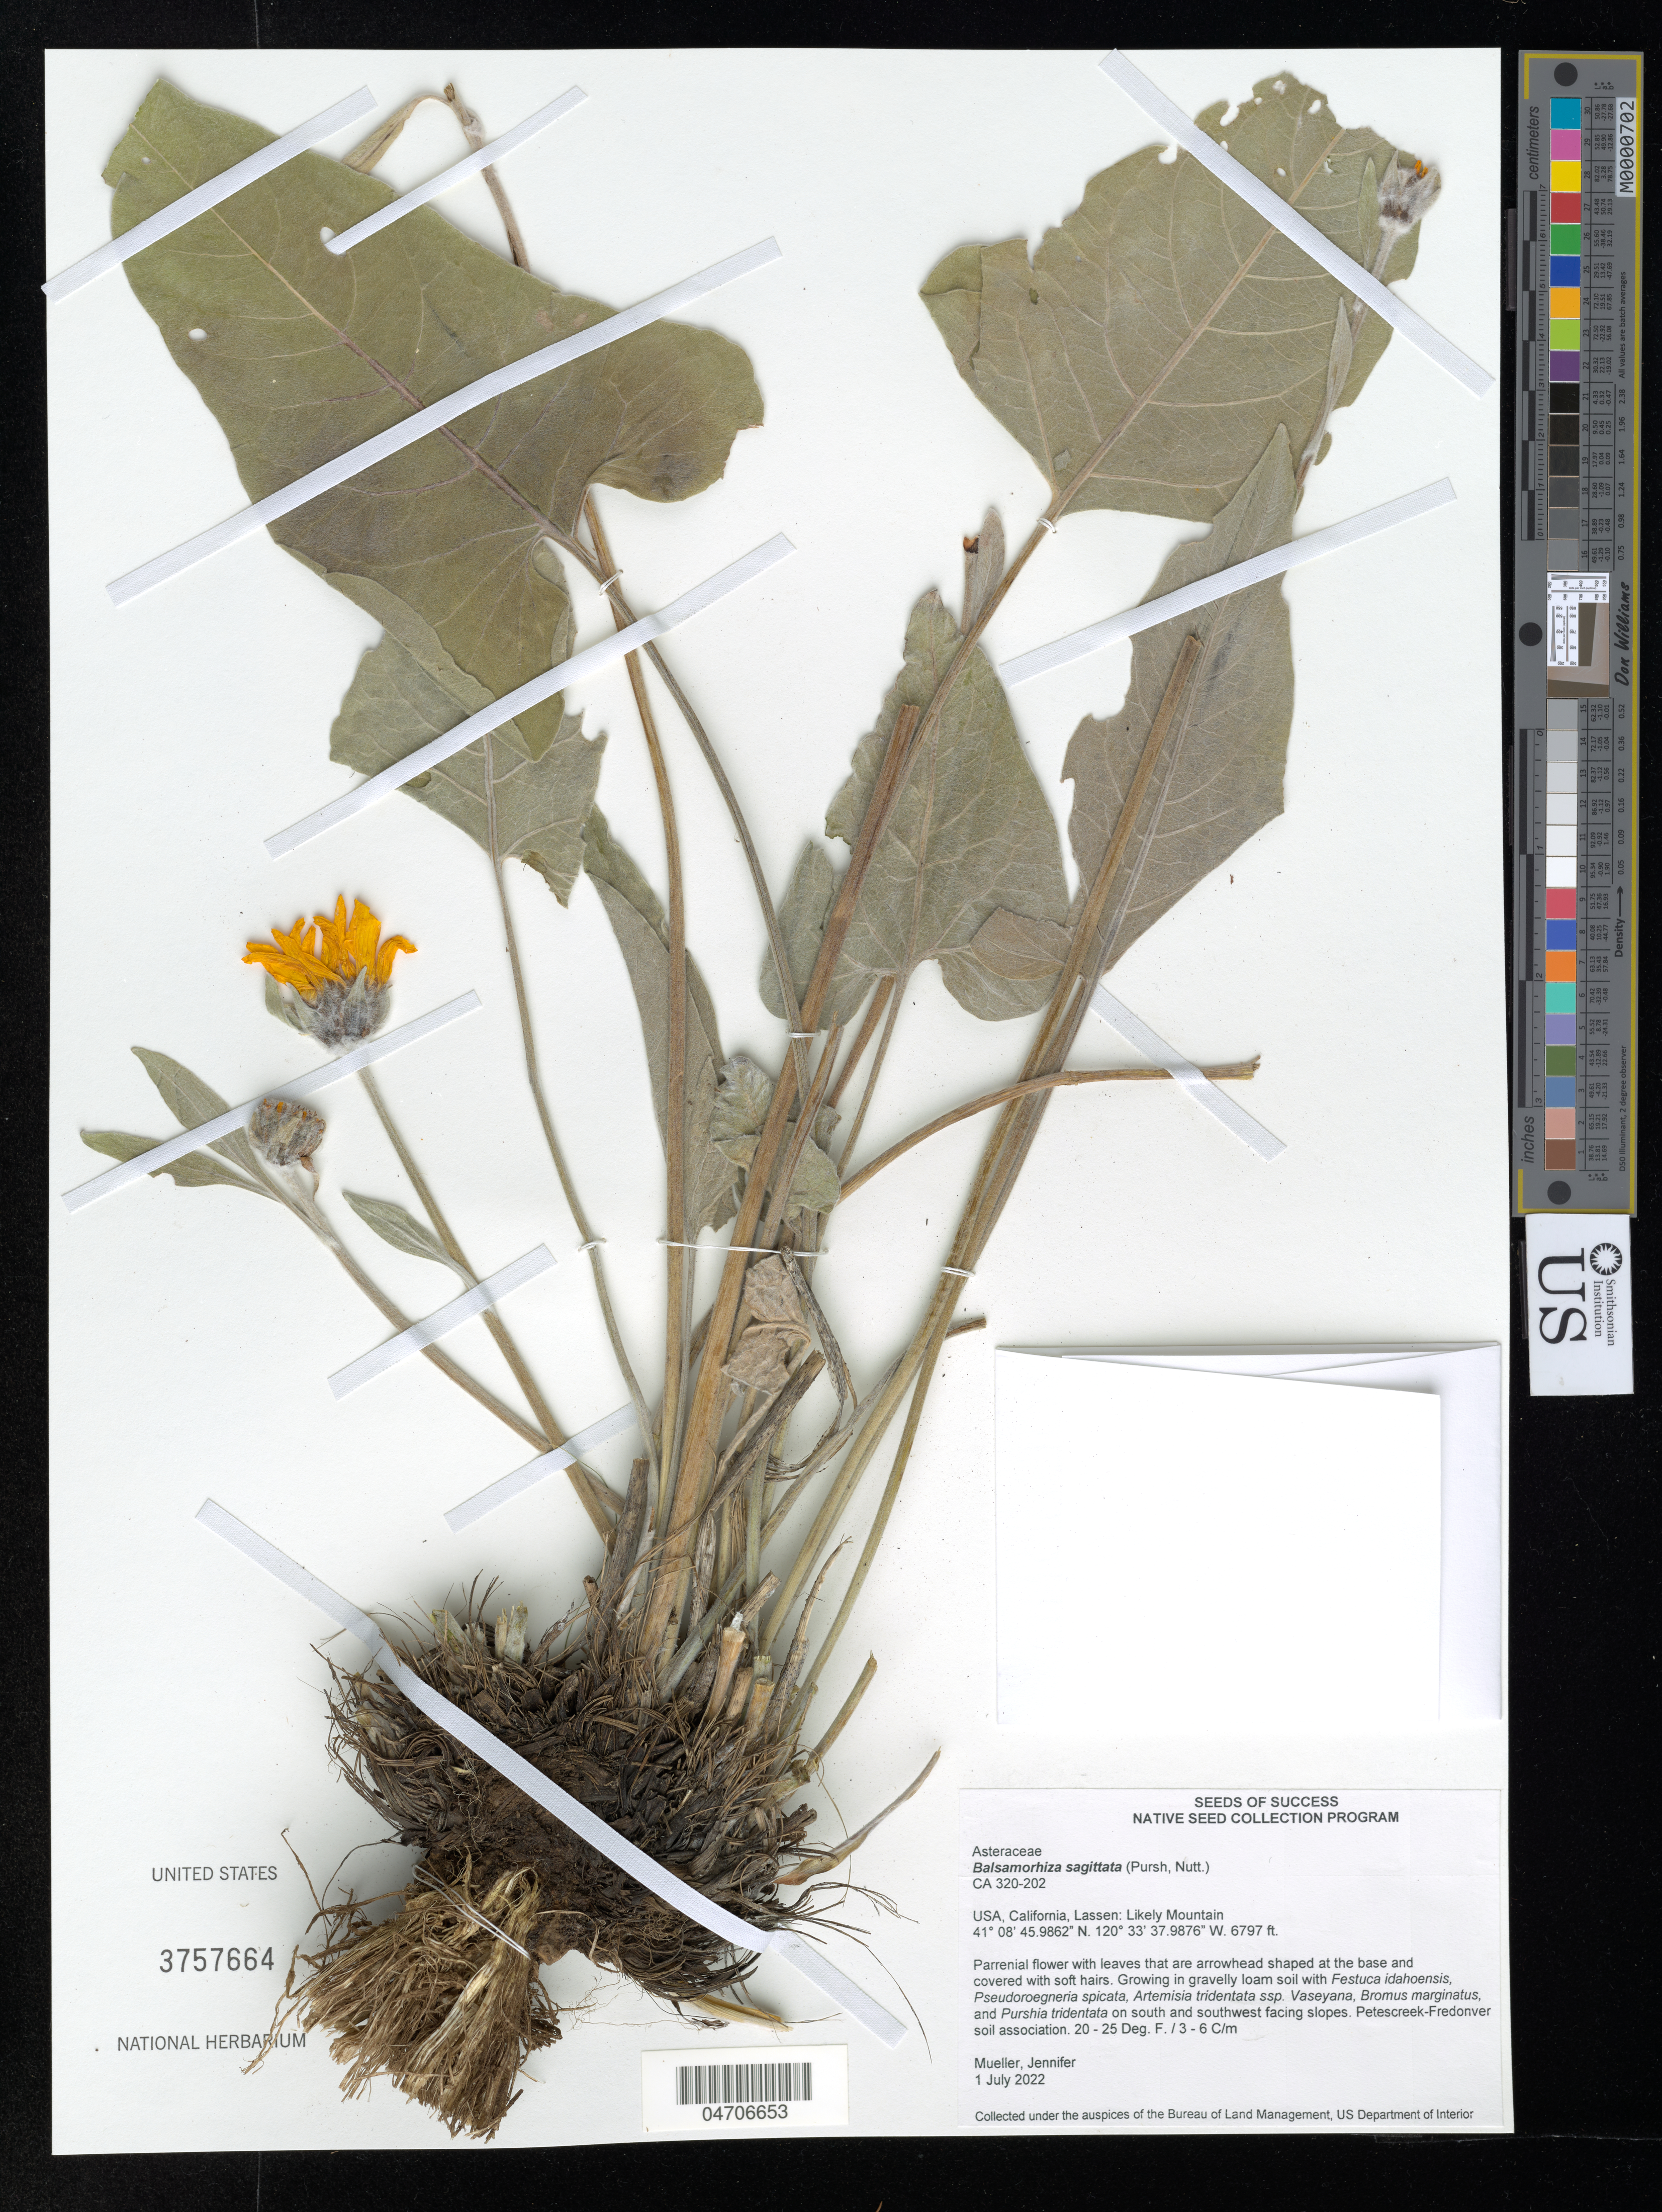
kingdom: Plantae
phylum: Tracheophyta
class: Magnoliopsida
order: Asterales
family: Asteraceae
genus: Balsamorhiza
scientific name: Balsamorhiza sagittata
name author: (Pursh) Nutt.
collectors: J. Mueller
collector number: CA320-202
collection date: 2022-07-01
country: United States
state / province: California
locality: Lassen: Likely Mountain.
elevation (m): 2072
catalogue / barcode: US 3757664